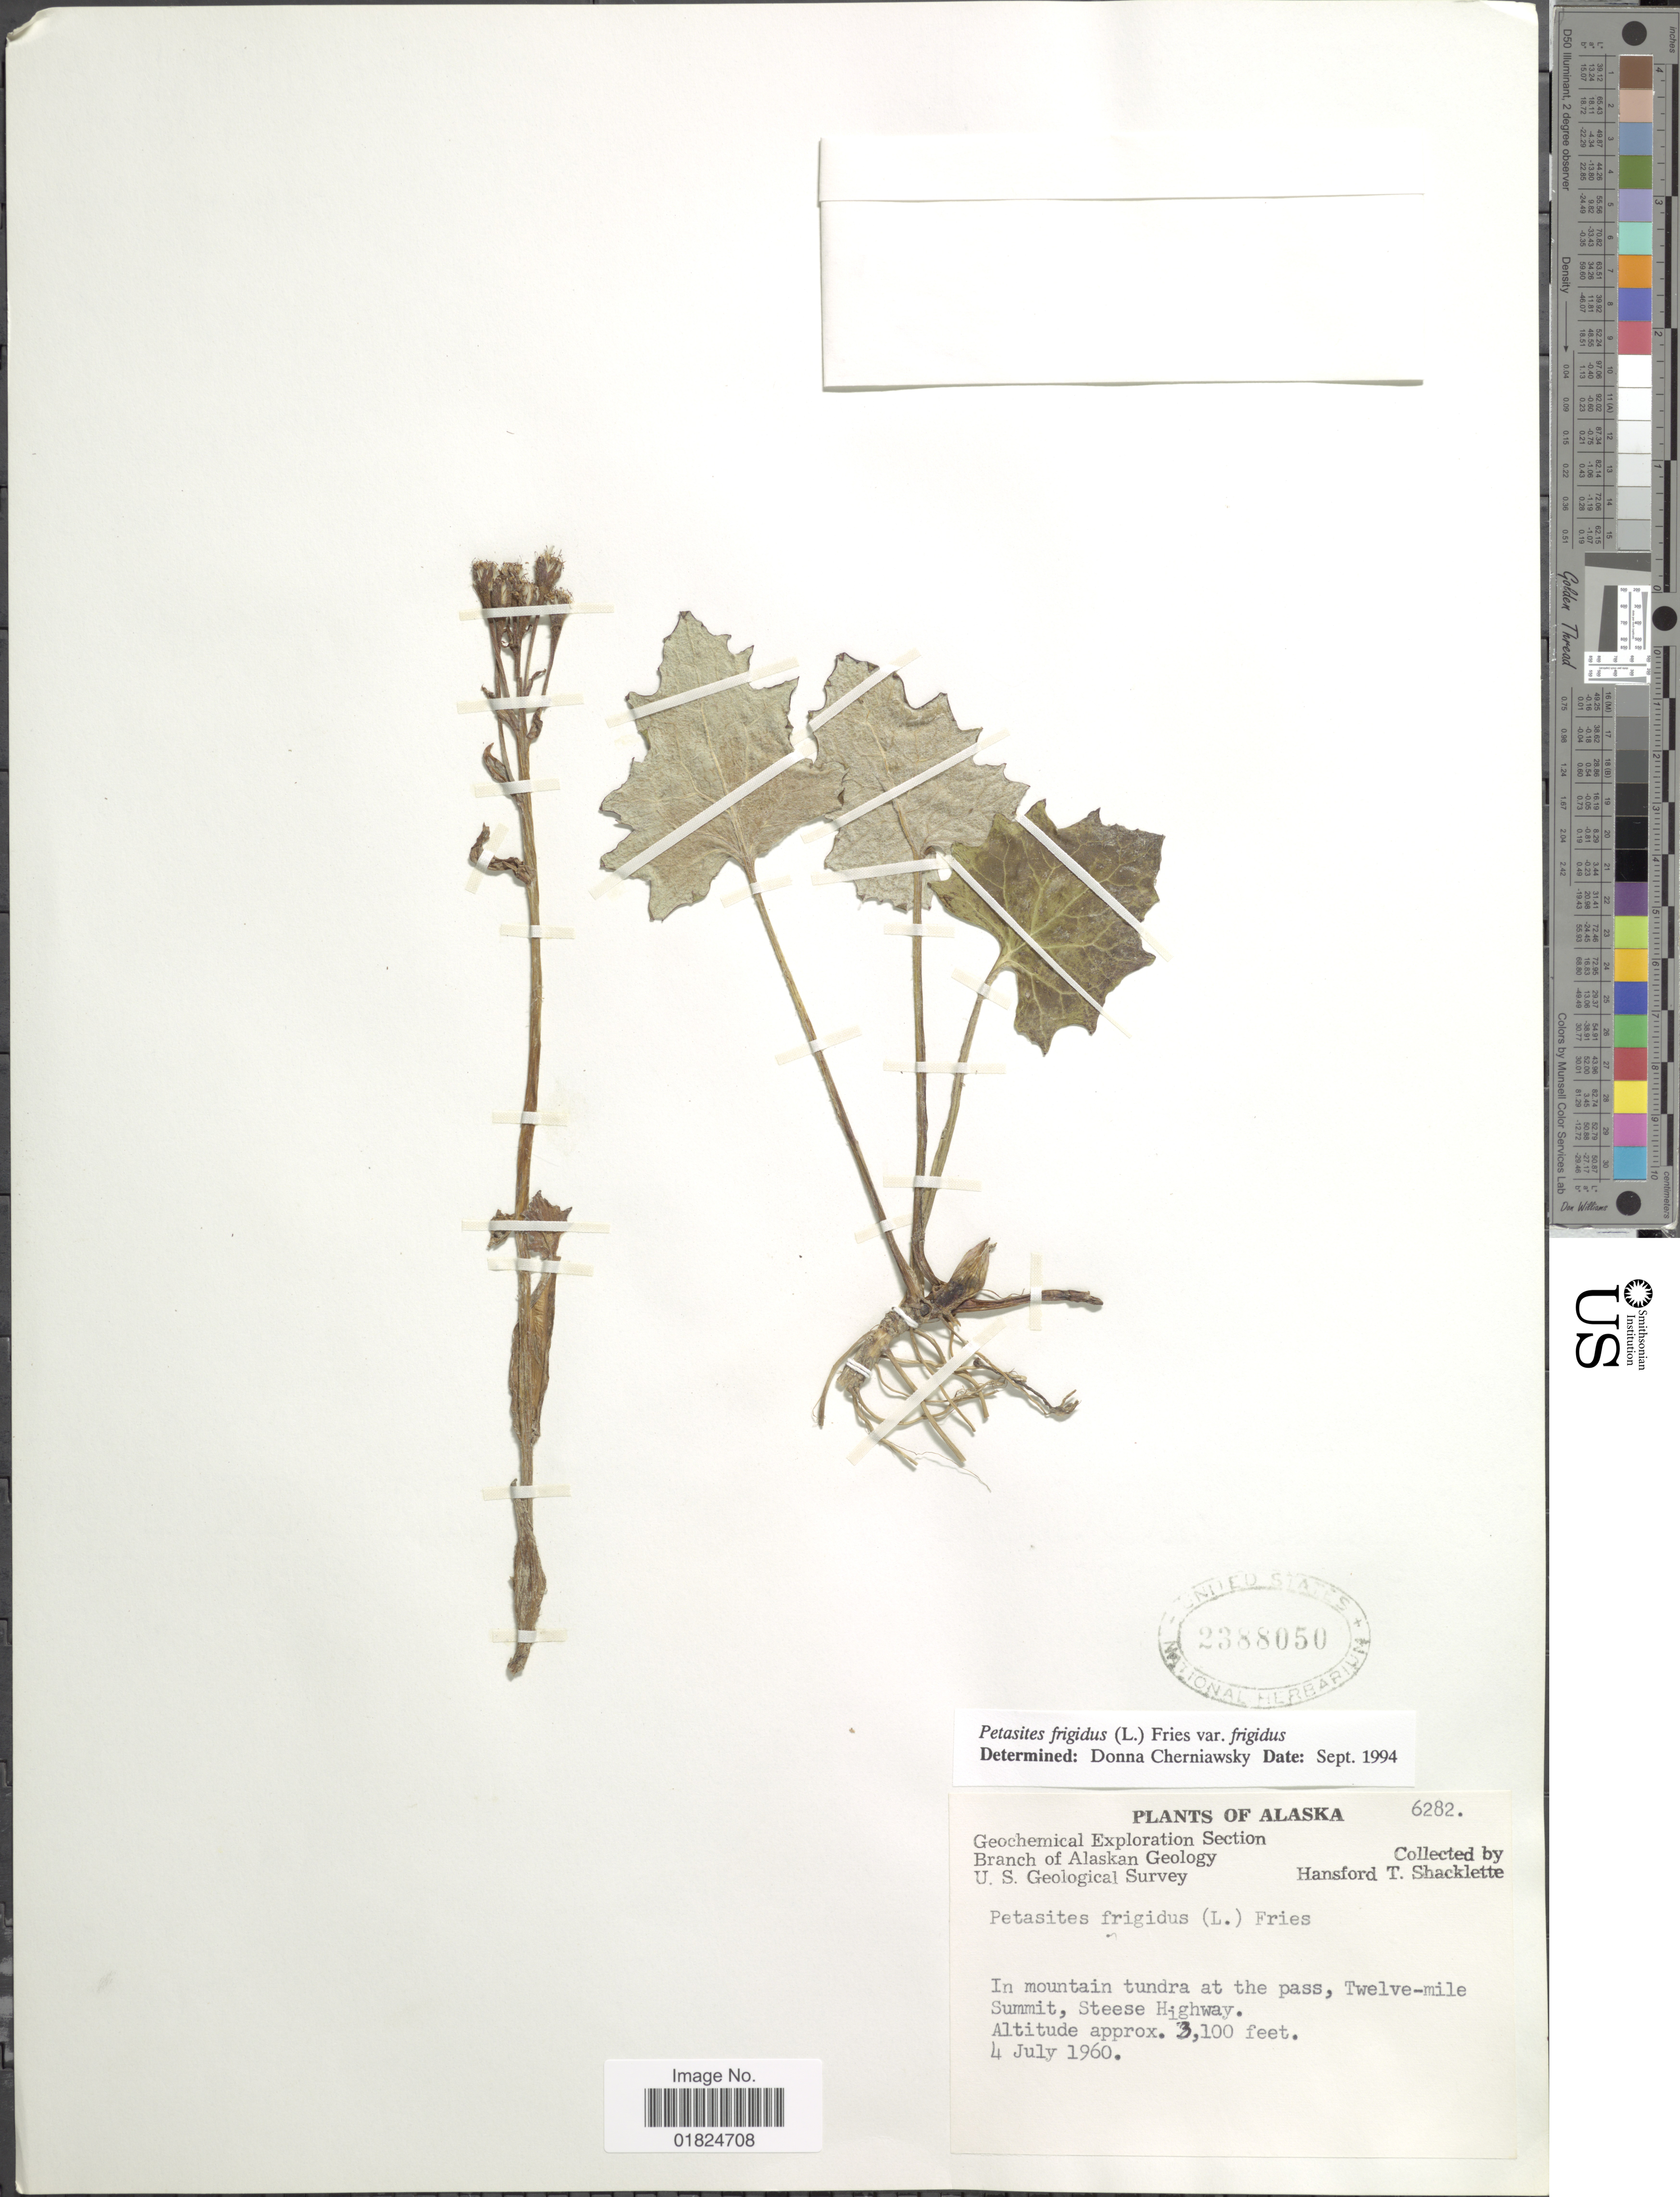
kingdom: Plantae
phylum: Tracheophyta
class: Magnoliopsida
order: Asterales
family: Asteraceae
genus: Petasites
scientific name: Petasites frigidus var. frigidus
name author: (L.) Fr.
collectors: H. Shacklette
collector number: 6282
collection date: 1960-07-04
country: United States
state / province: Alaska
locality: In mountain tundra at the pass, Twelve-mile Summit, Steese Highway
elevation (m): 945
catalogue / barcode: US 2388050